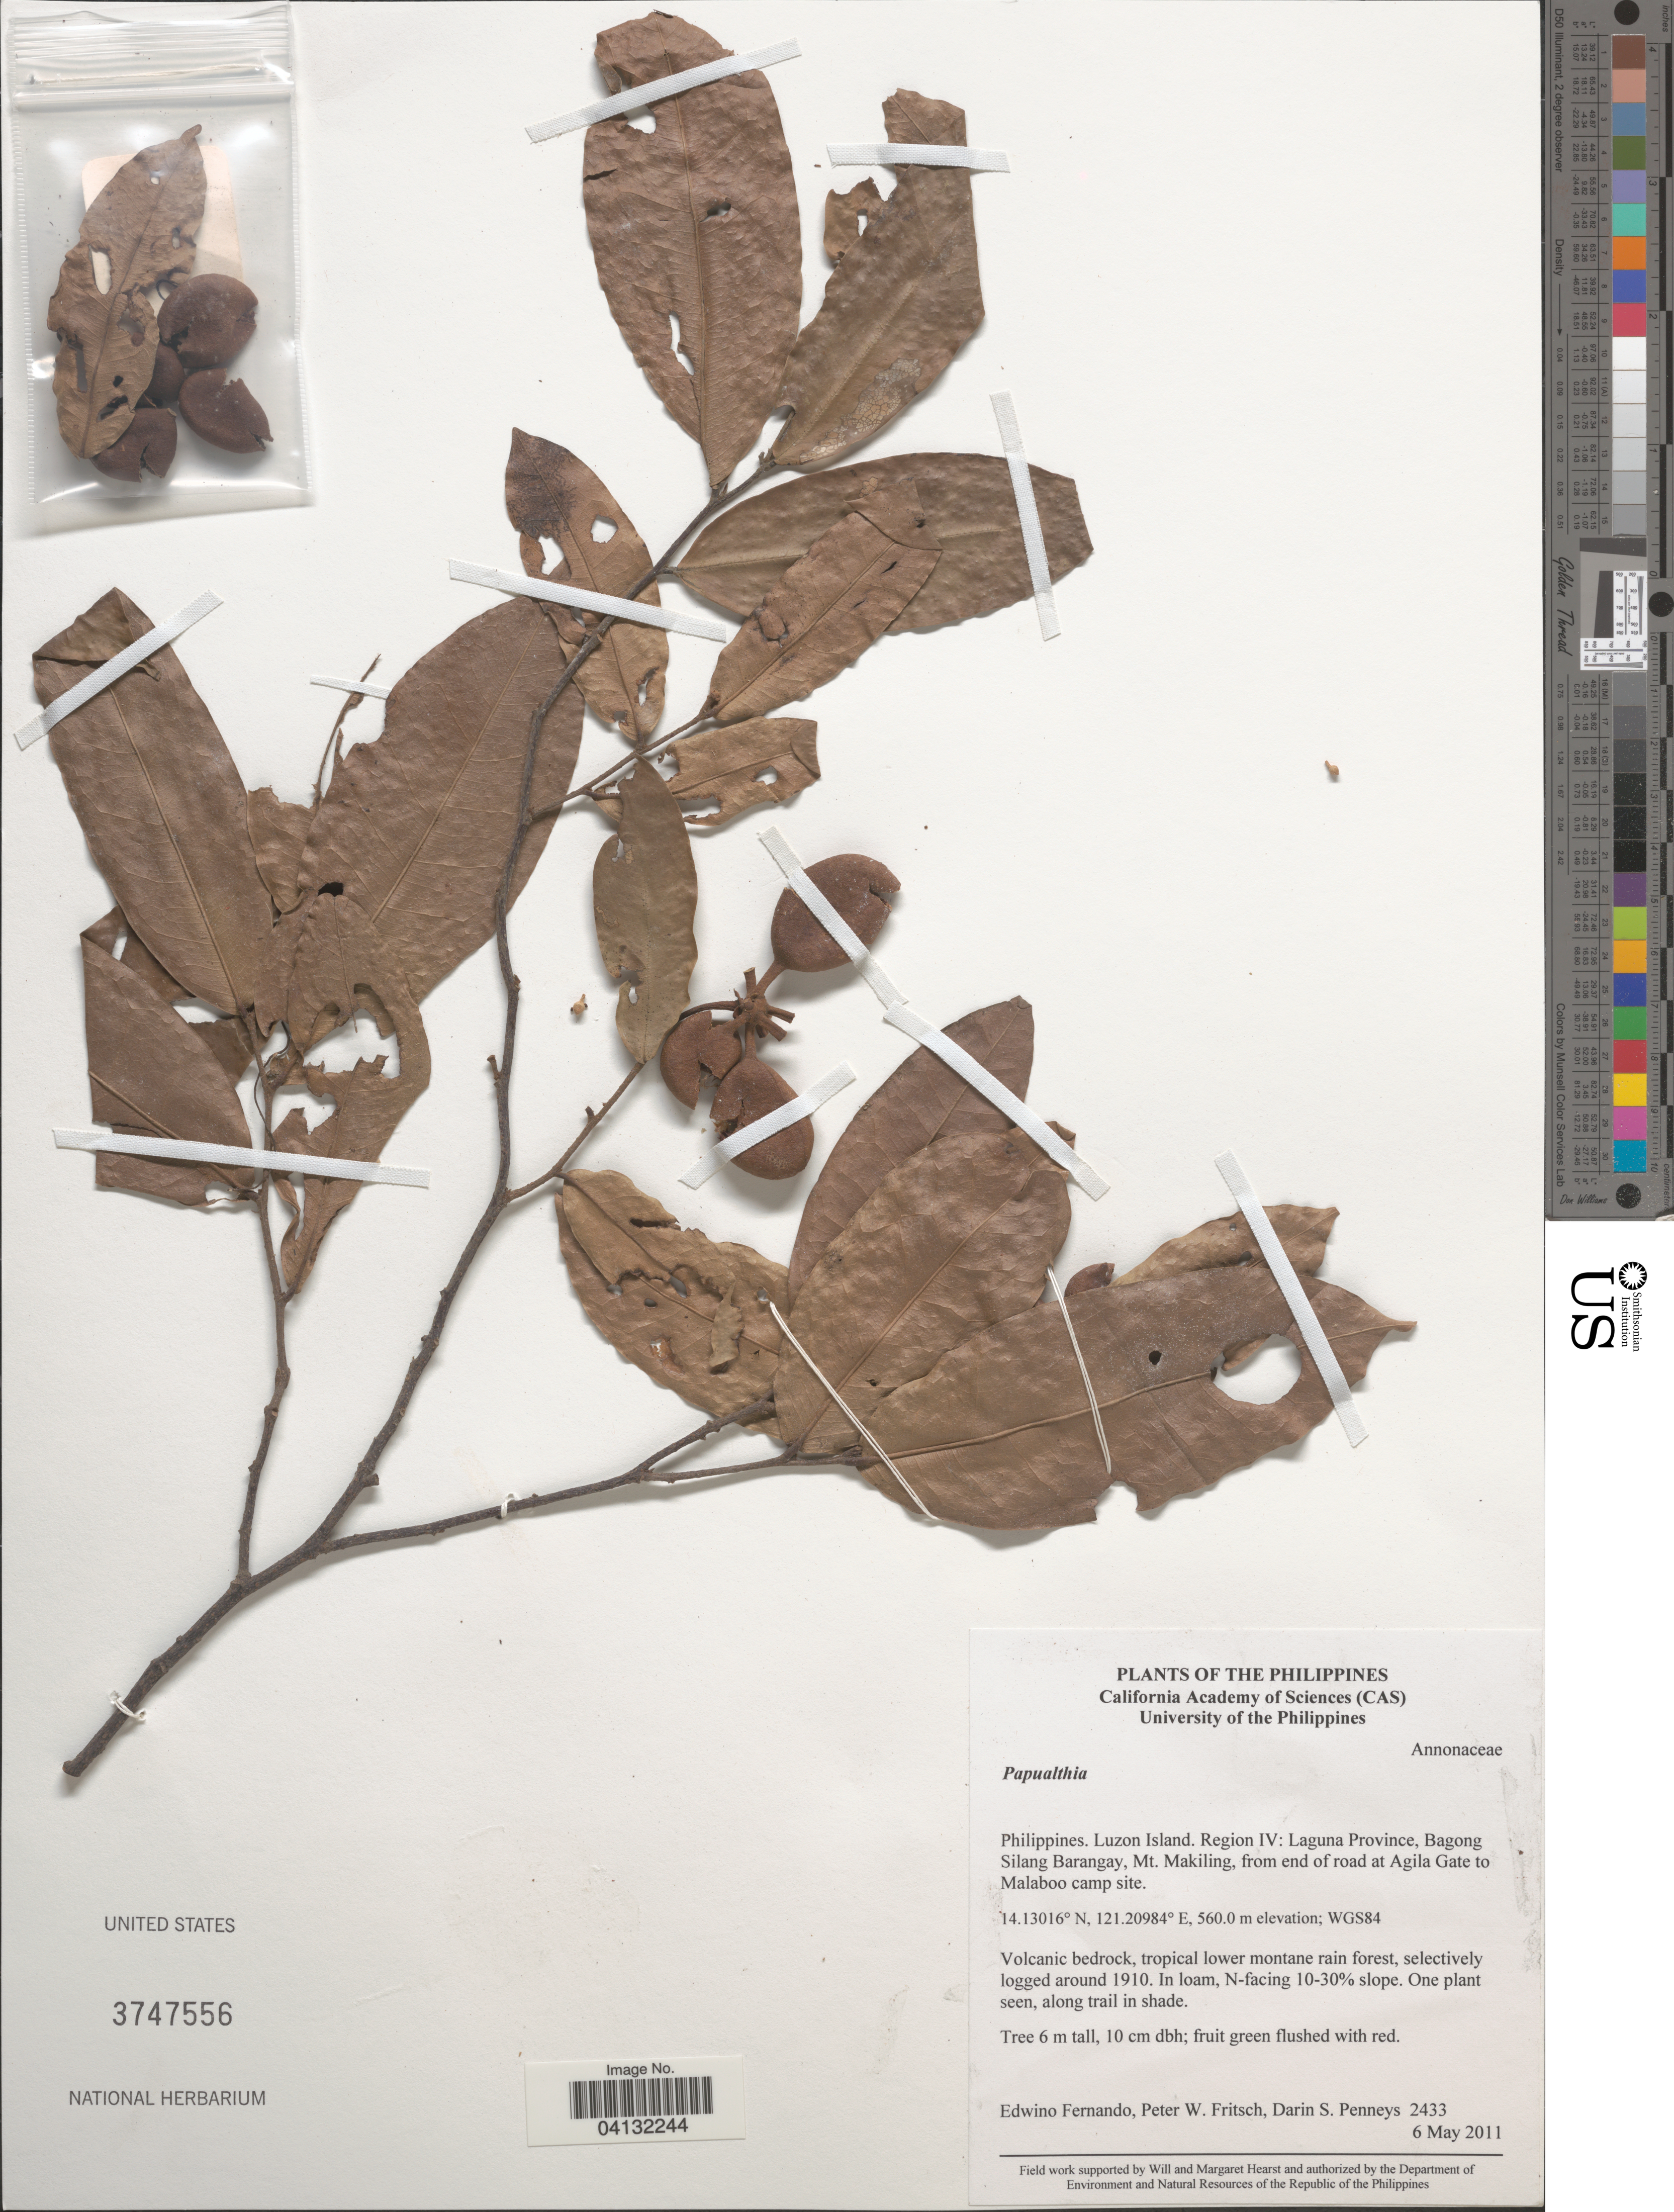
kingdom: Plantae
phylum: Tracheophyta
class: Magnoliopsida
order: Magnoliales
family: Annonaceae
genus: Papualthia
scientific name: Papualthia sp.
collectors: E. S. Fernando, P. W. Fritsch & D. S. Penneys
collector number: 2433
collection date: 2011-05-06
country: Philippines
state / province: Calabarzon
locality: Luzon Island. Region IV: Laguna Province, Bagong Silang Barangay, Mt. Makiling, from end of road at Agila Gate to Malaboo camp site. WGS84. N-facing 10-30% slope.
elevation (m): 560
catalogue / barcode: US 3747556